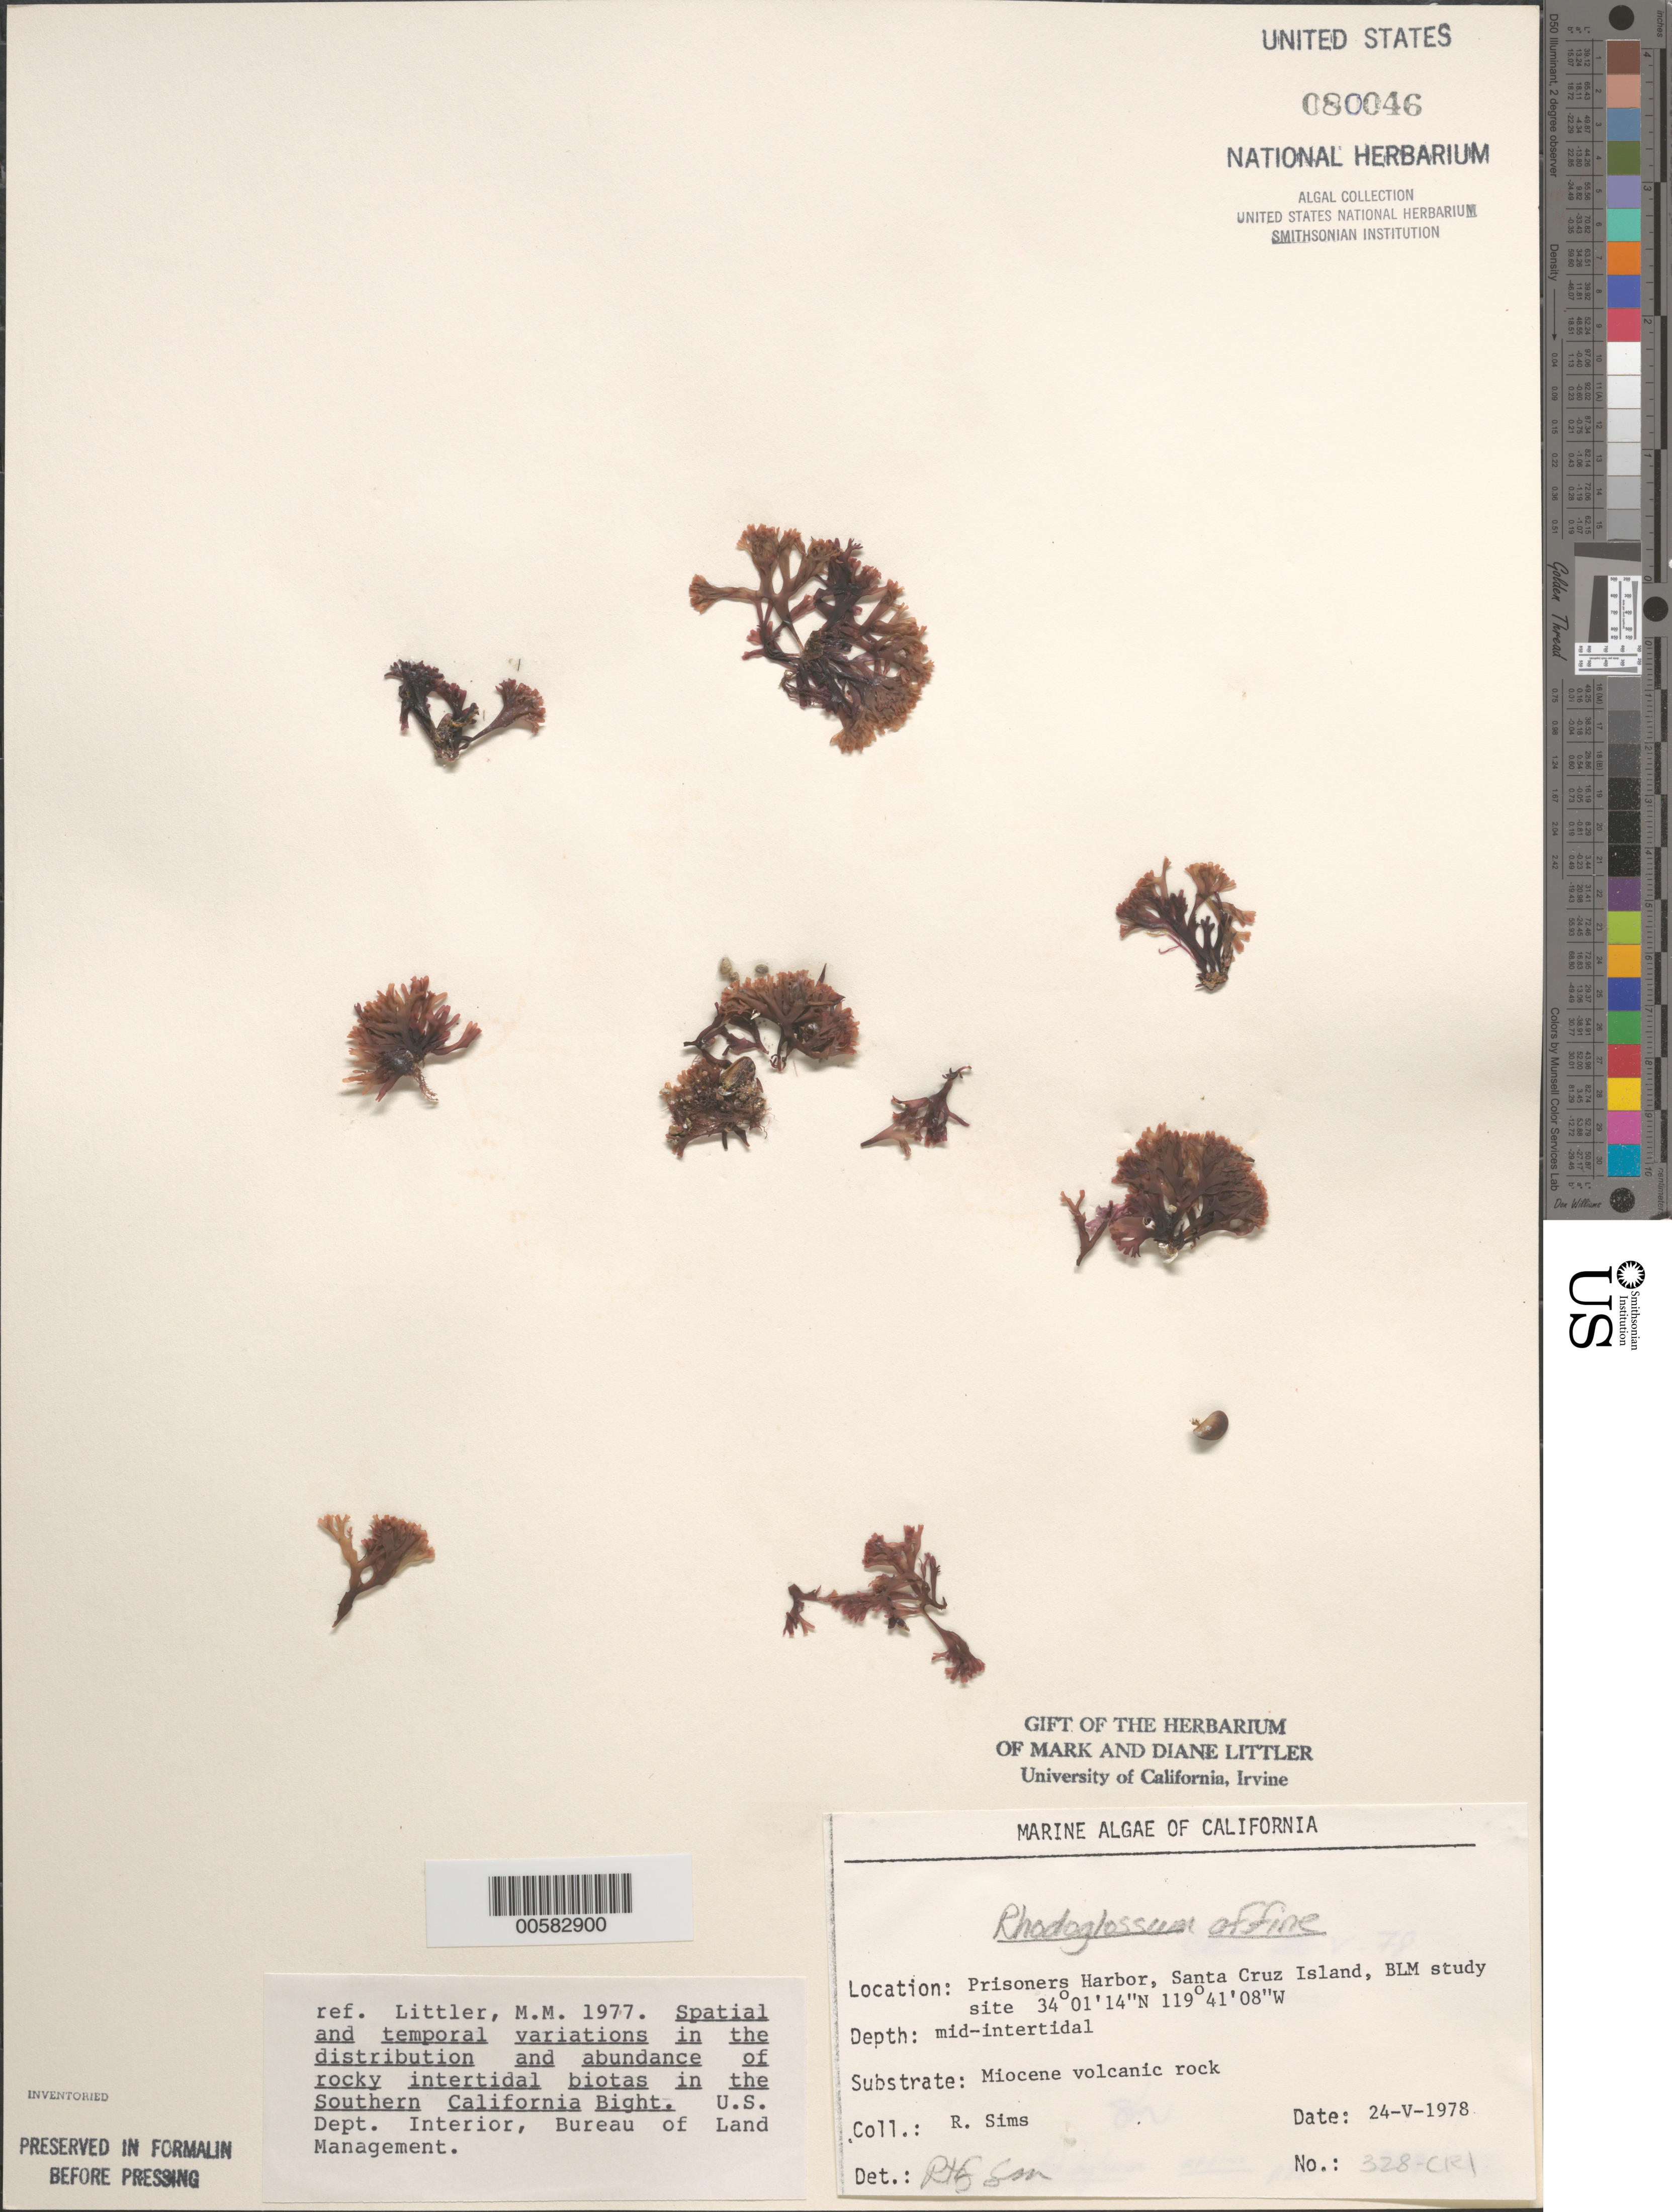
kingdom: Plantae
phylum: Rhodophyta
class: Florideophyceae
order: Gigartinales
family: Gigartinaceae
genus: Mazzaella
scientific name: Mazzaella affinis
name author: (Harvey) Fredericq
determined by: Algae name updating Project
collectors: R. H. Sims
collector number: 328-cri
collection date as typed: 24 May 1978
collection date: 1978-05-24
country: United States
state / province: California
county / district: Santa Barbara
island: Santa Cruz Island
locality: Prisoners Harbor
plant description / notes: BLM-SOCALBIGHT Rocky Intertidal Survey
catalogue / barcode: US 80046